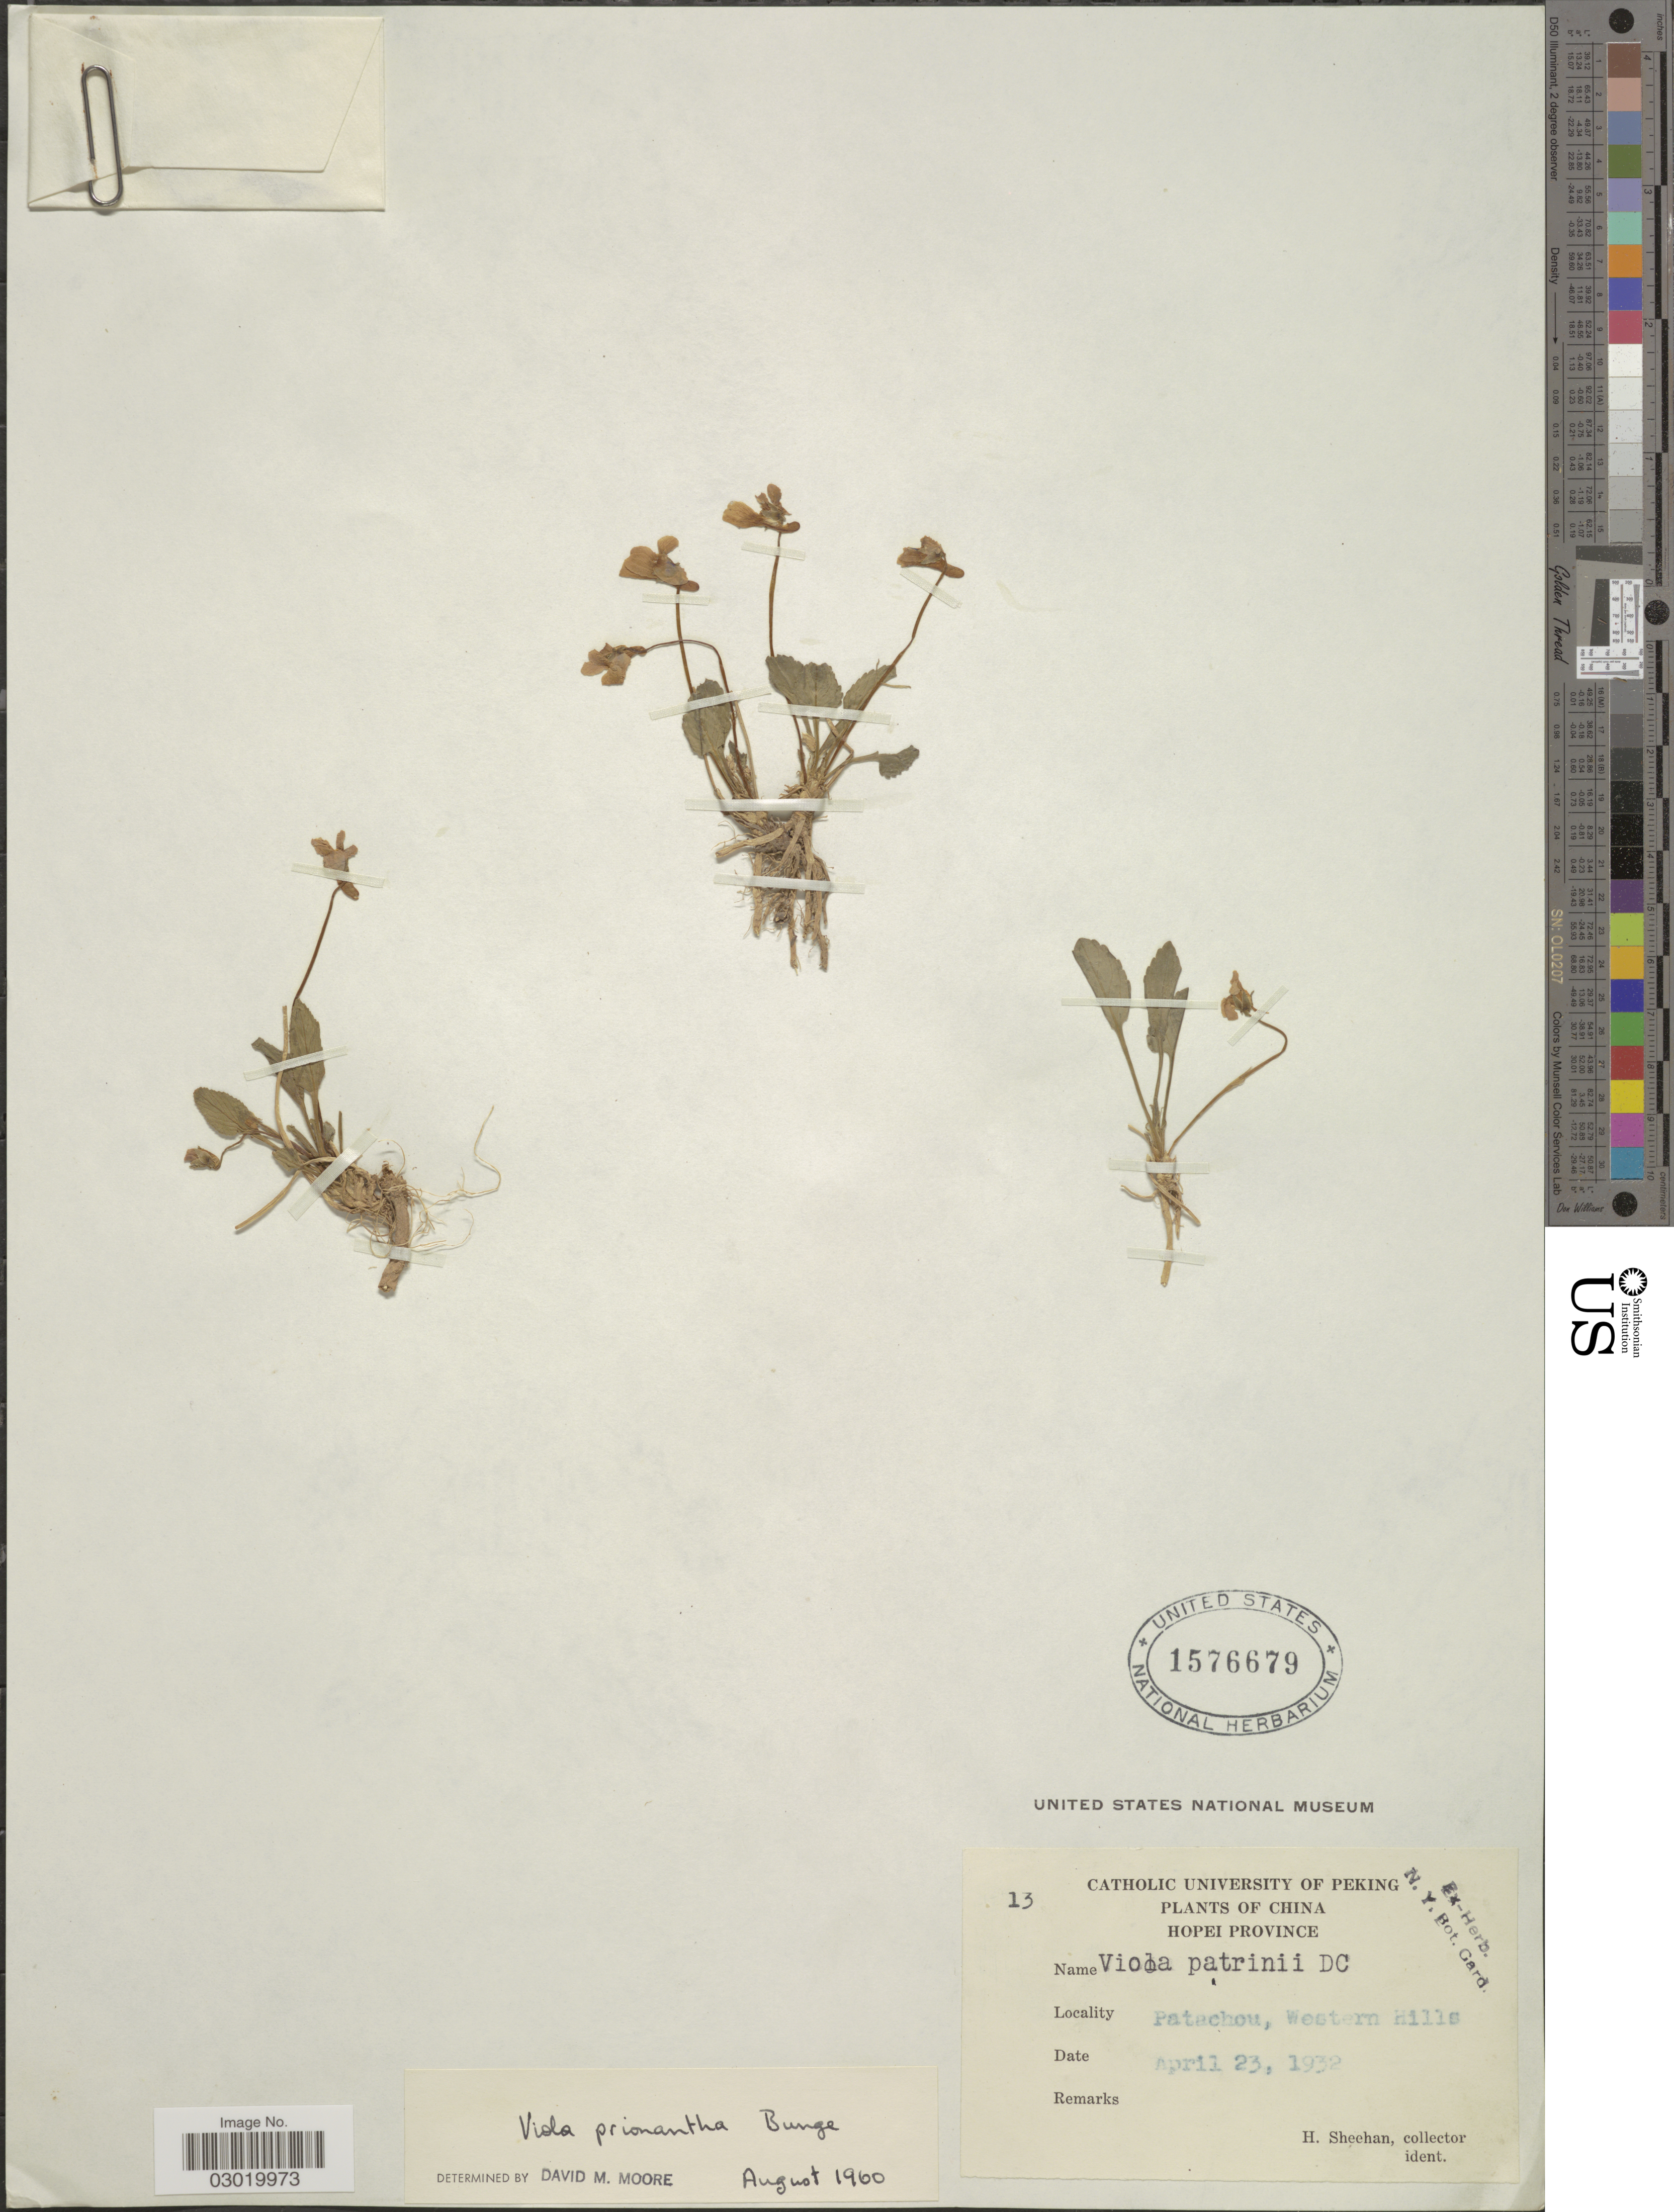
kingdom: Plantae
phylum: Tracheophyta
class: Magnoliopsida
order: Malpighiales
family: Violaceae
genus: Viola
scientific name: Viola prionantha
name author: Bunge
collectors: H. Sheehan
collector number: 13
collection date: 1932-04-23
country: China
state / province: Hebei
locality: Hopei Province. Patachou, Western Hills.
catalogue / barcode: US 1576679